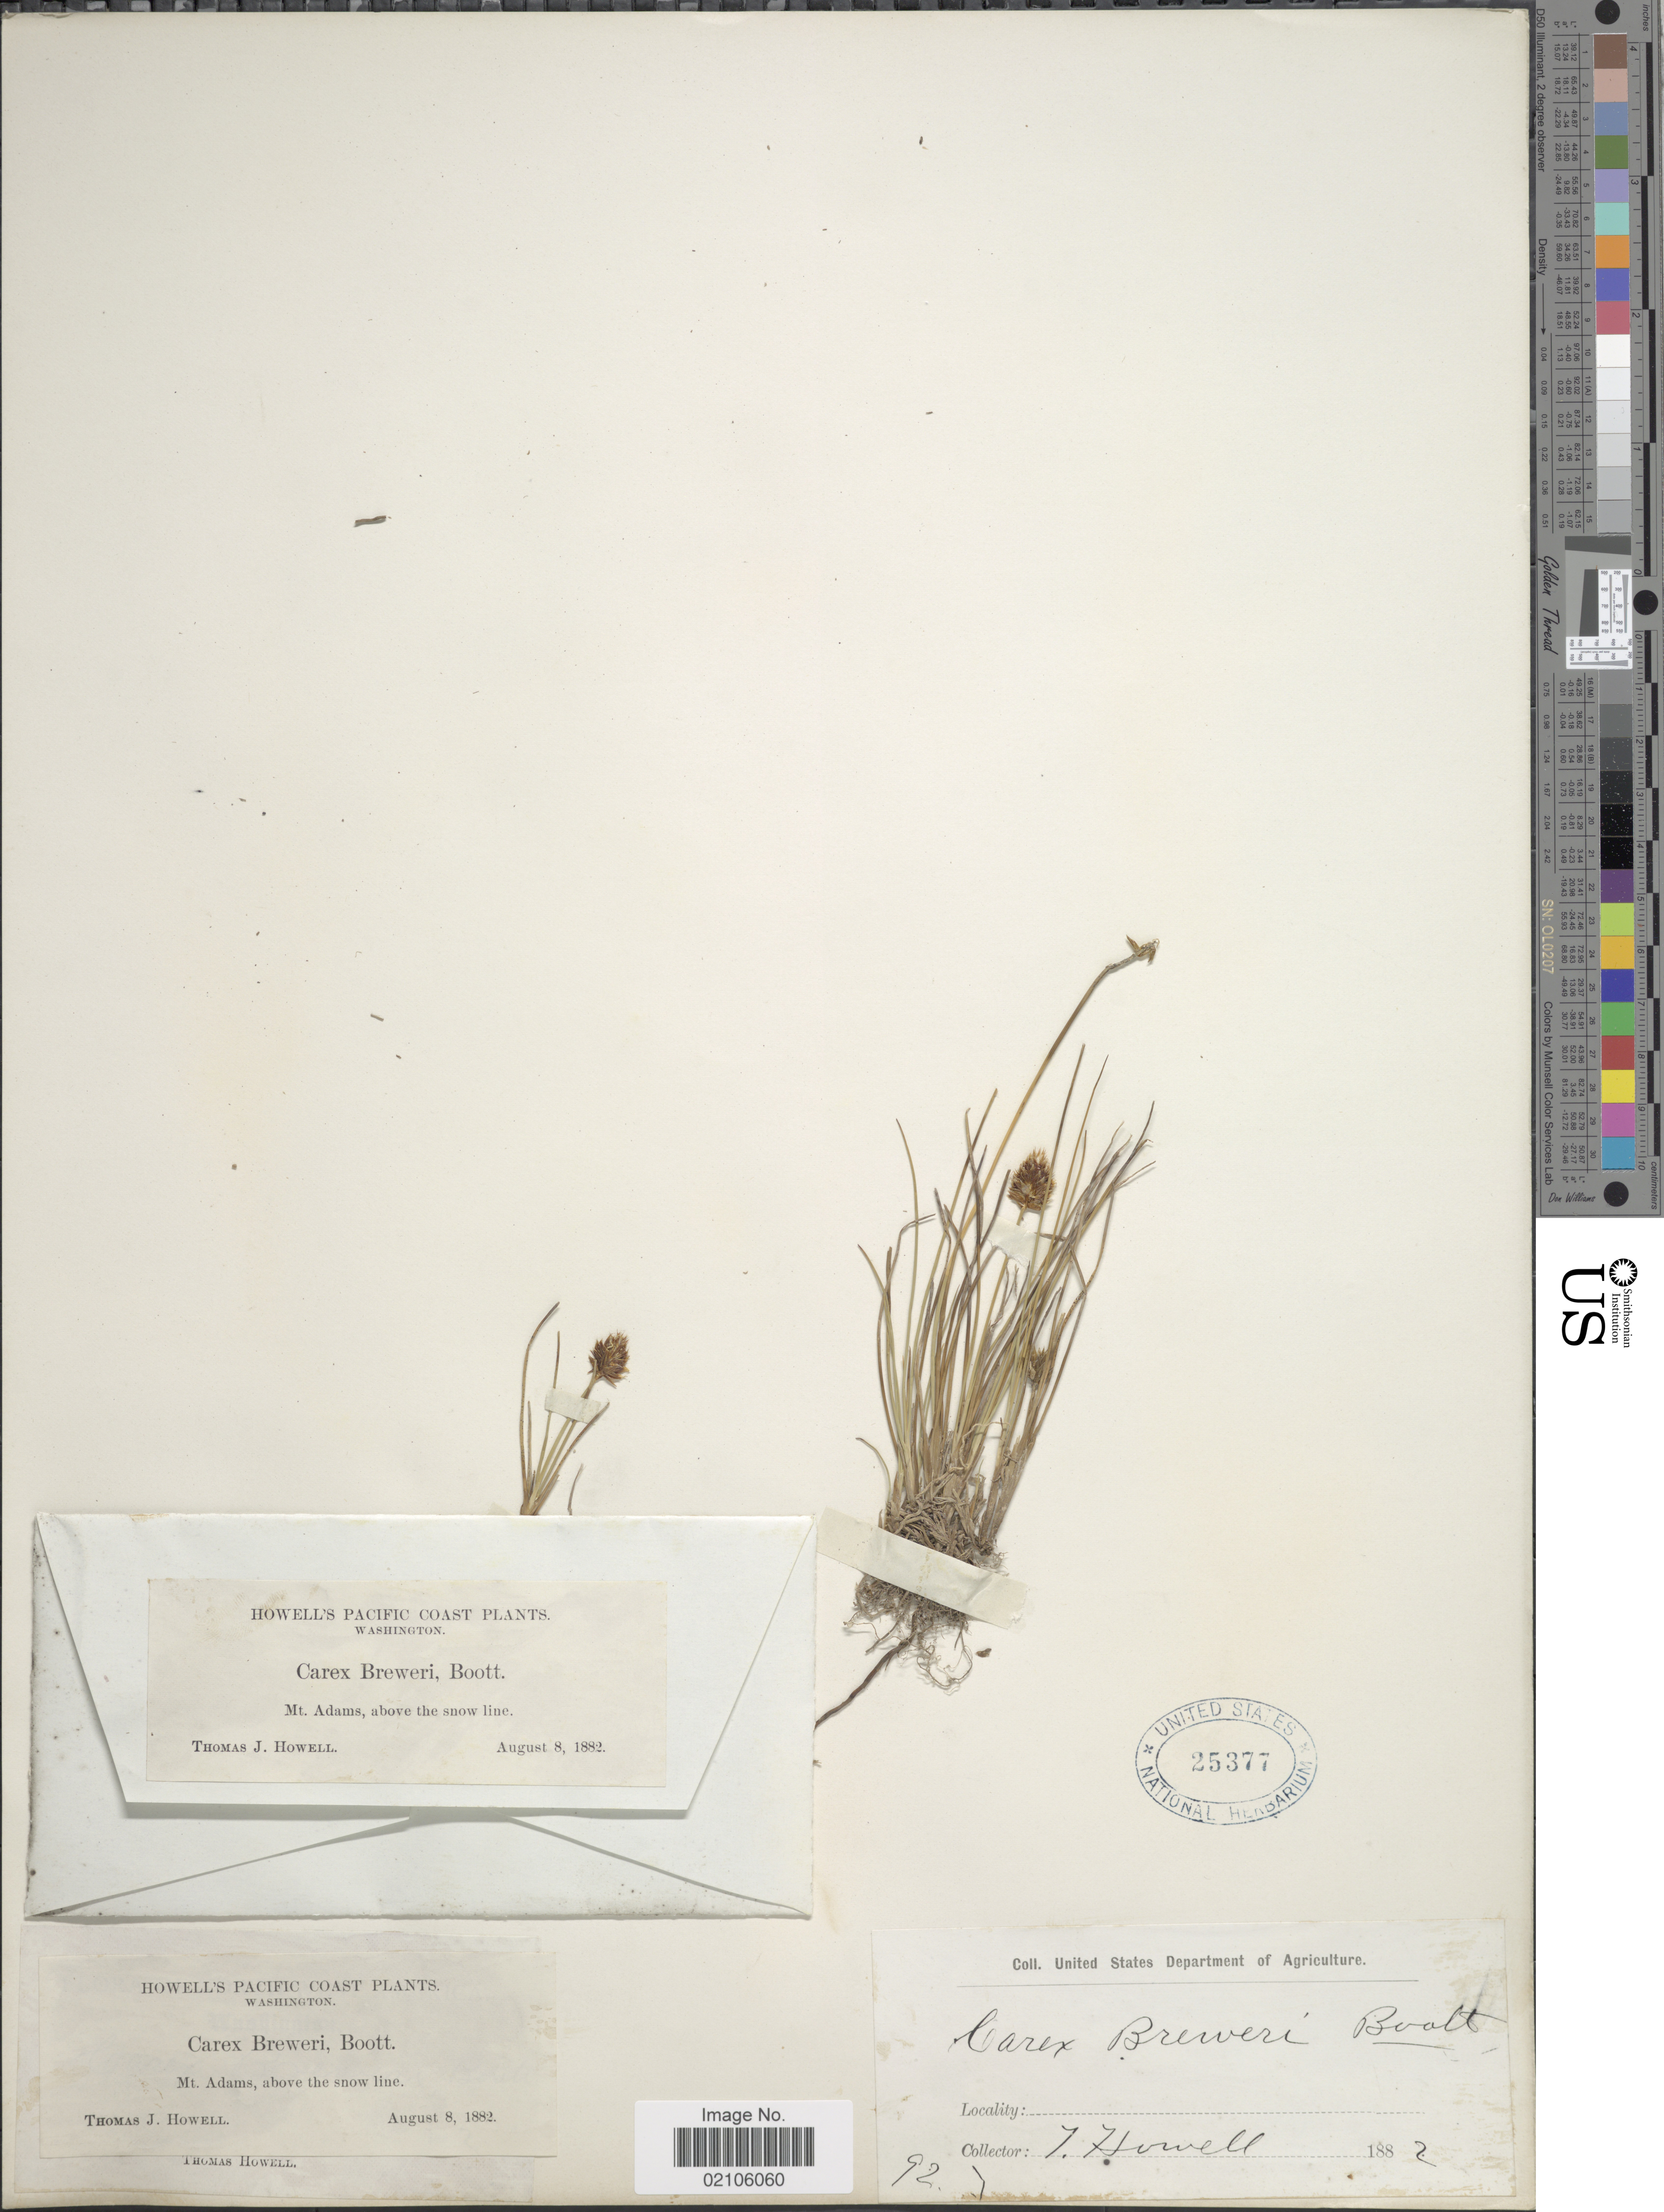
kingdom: Plantae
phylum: Tracheophyta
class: Liliopsida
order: Poales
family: Cyperaceae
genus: Carex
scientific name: Carex breweri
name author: Boott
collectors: T. J. Howell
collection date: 1882-08-08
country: United States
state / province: Washington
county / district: Yakima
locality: Pacific Coast, Mt Adams, above the snow line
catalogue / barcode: US 25377